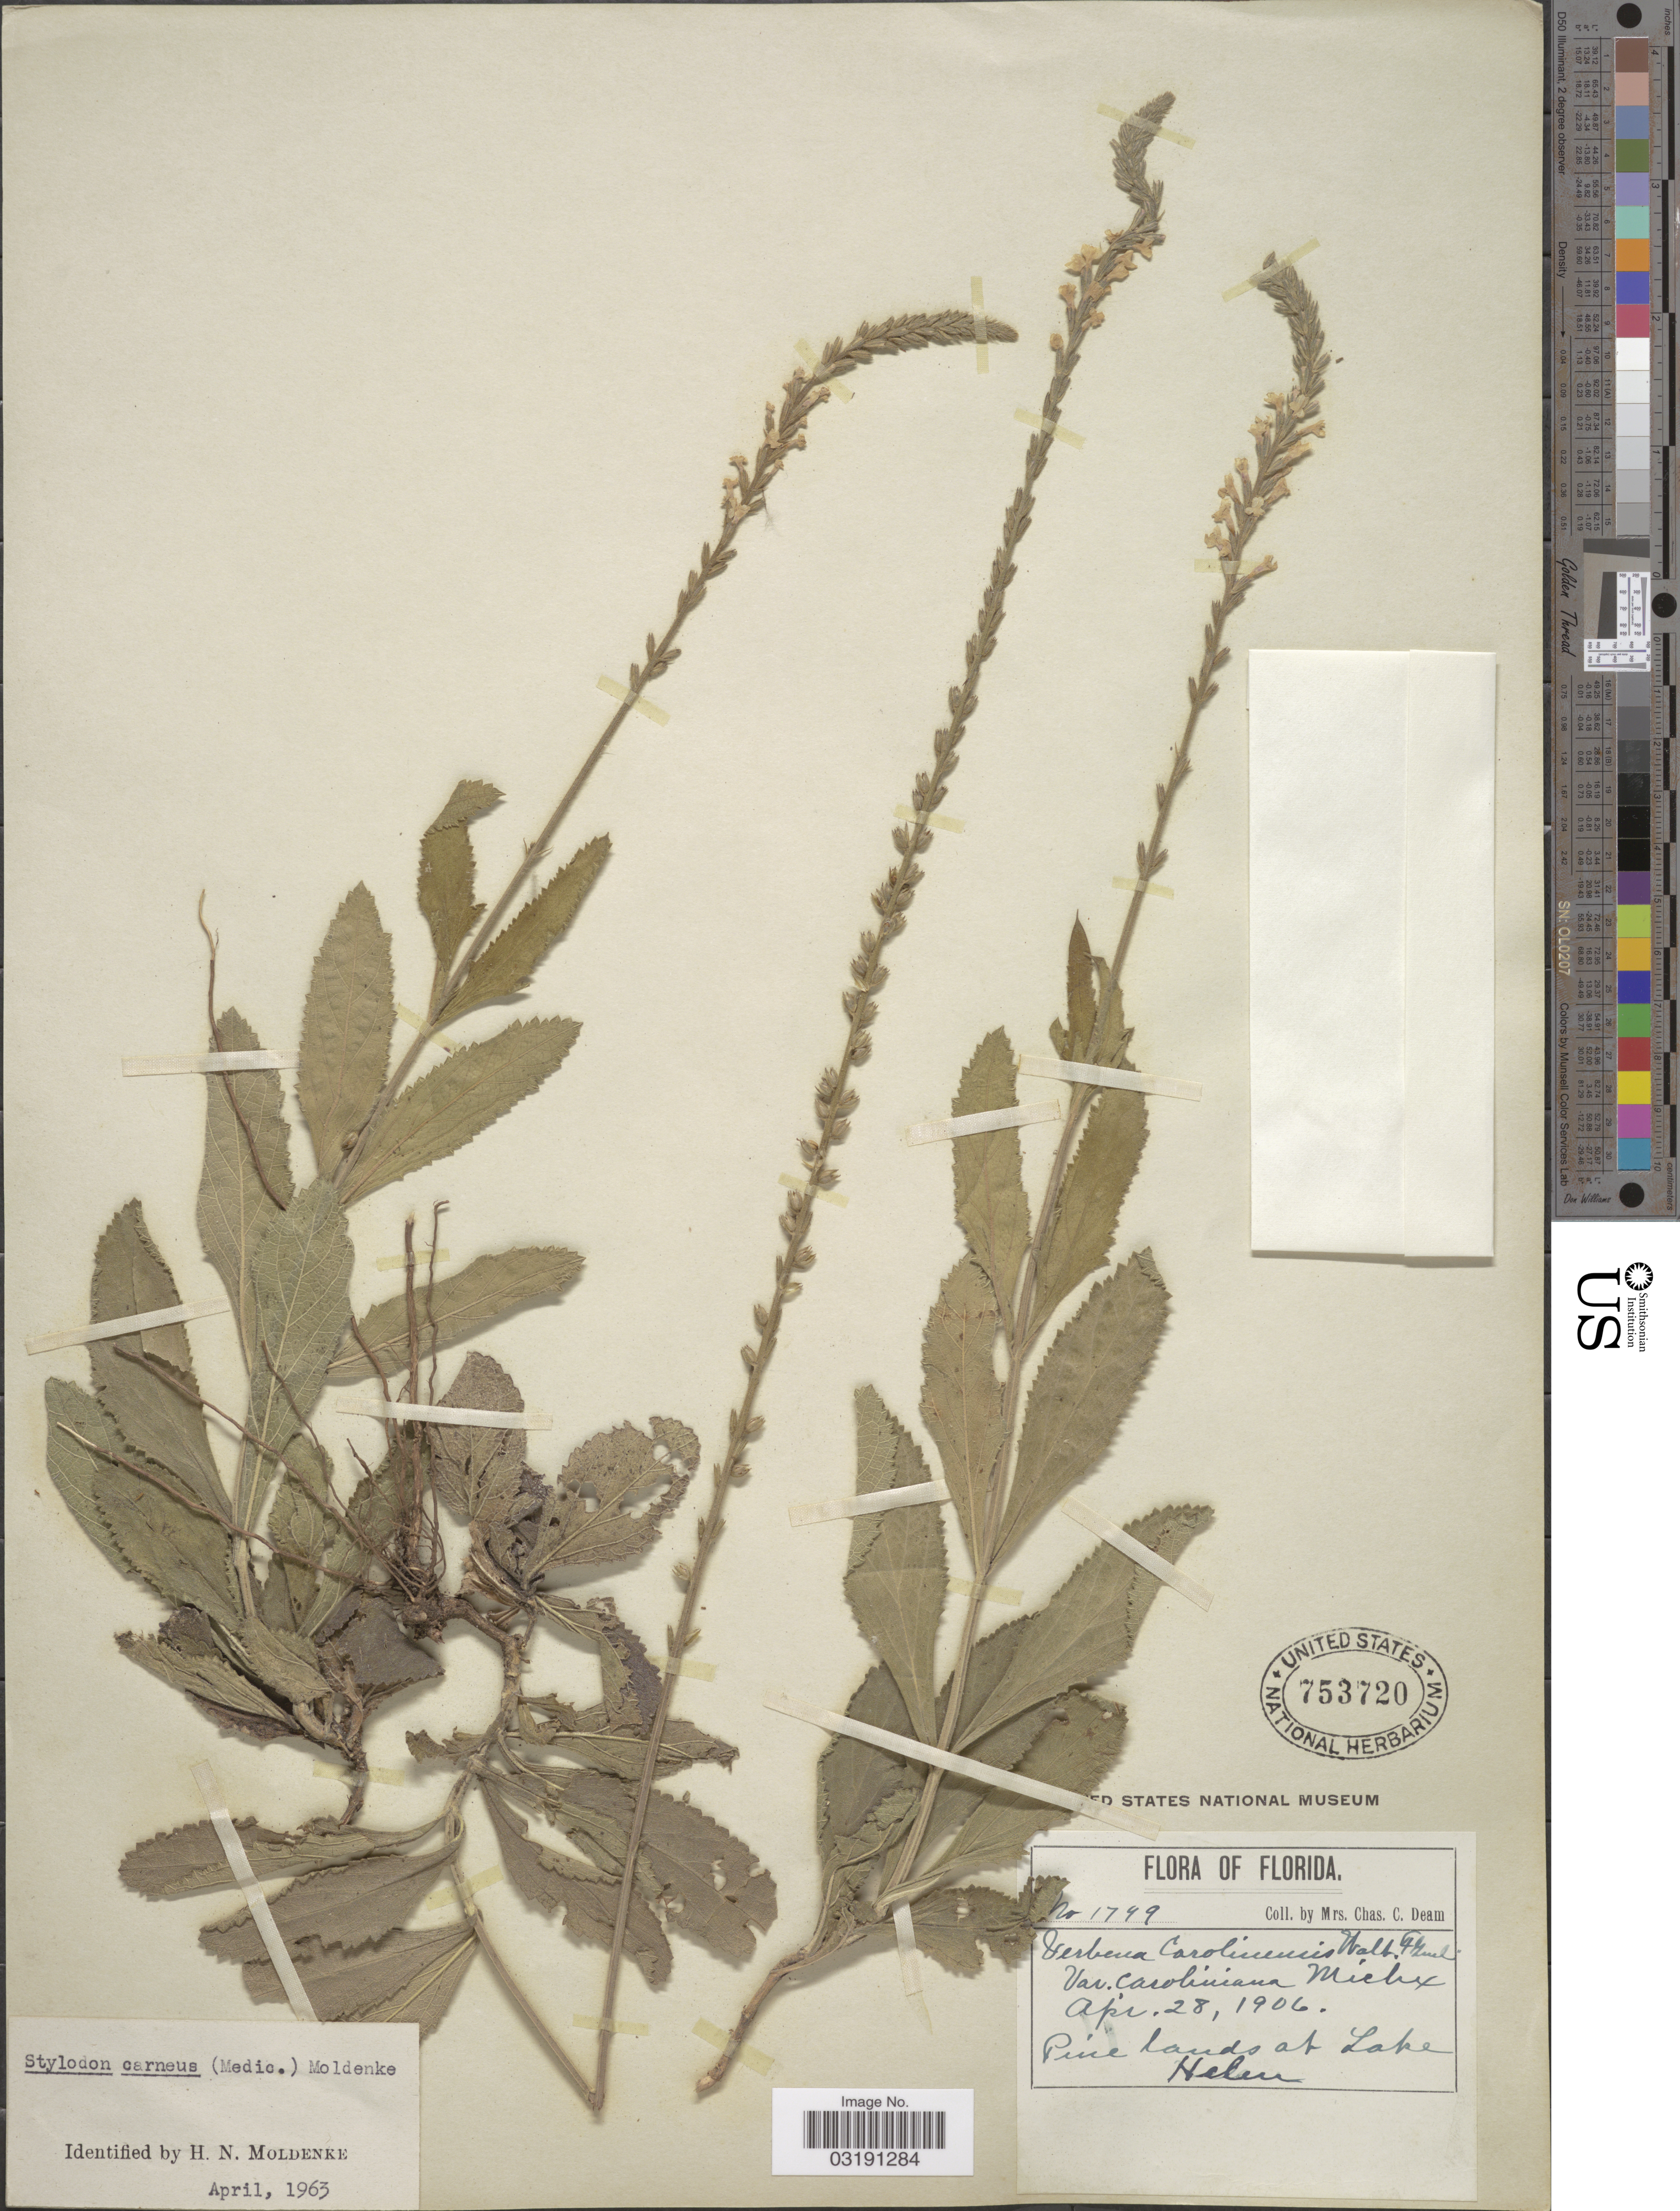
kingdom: Plantae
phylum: Tracheophyta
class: Magnoliopsida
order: Lamiales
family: Verbenaceae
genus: Verbena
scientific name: Verbena carnea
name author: Medik.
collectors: C. C. Deam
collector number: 1749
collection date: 1906-04-28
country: United States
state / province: Florida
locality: Pine lands at Lake Helen.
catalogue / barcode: US 753720